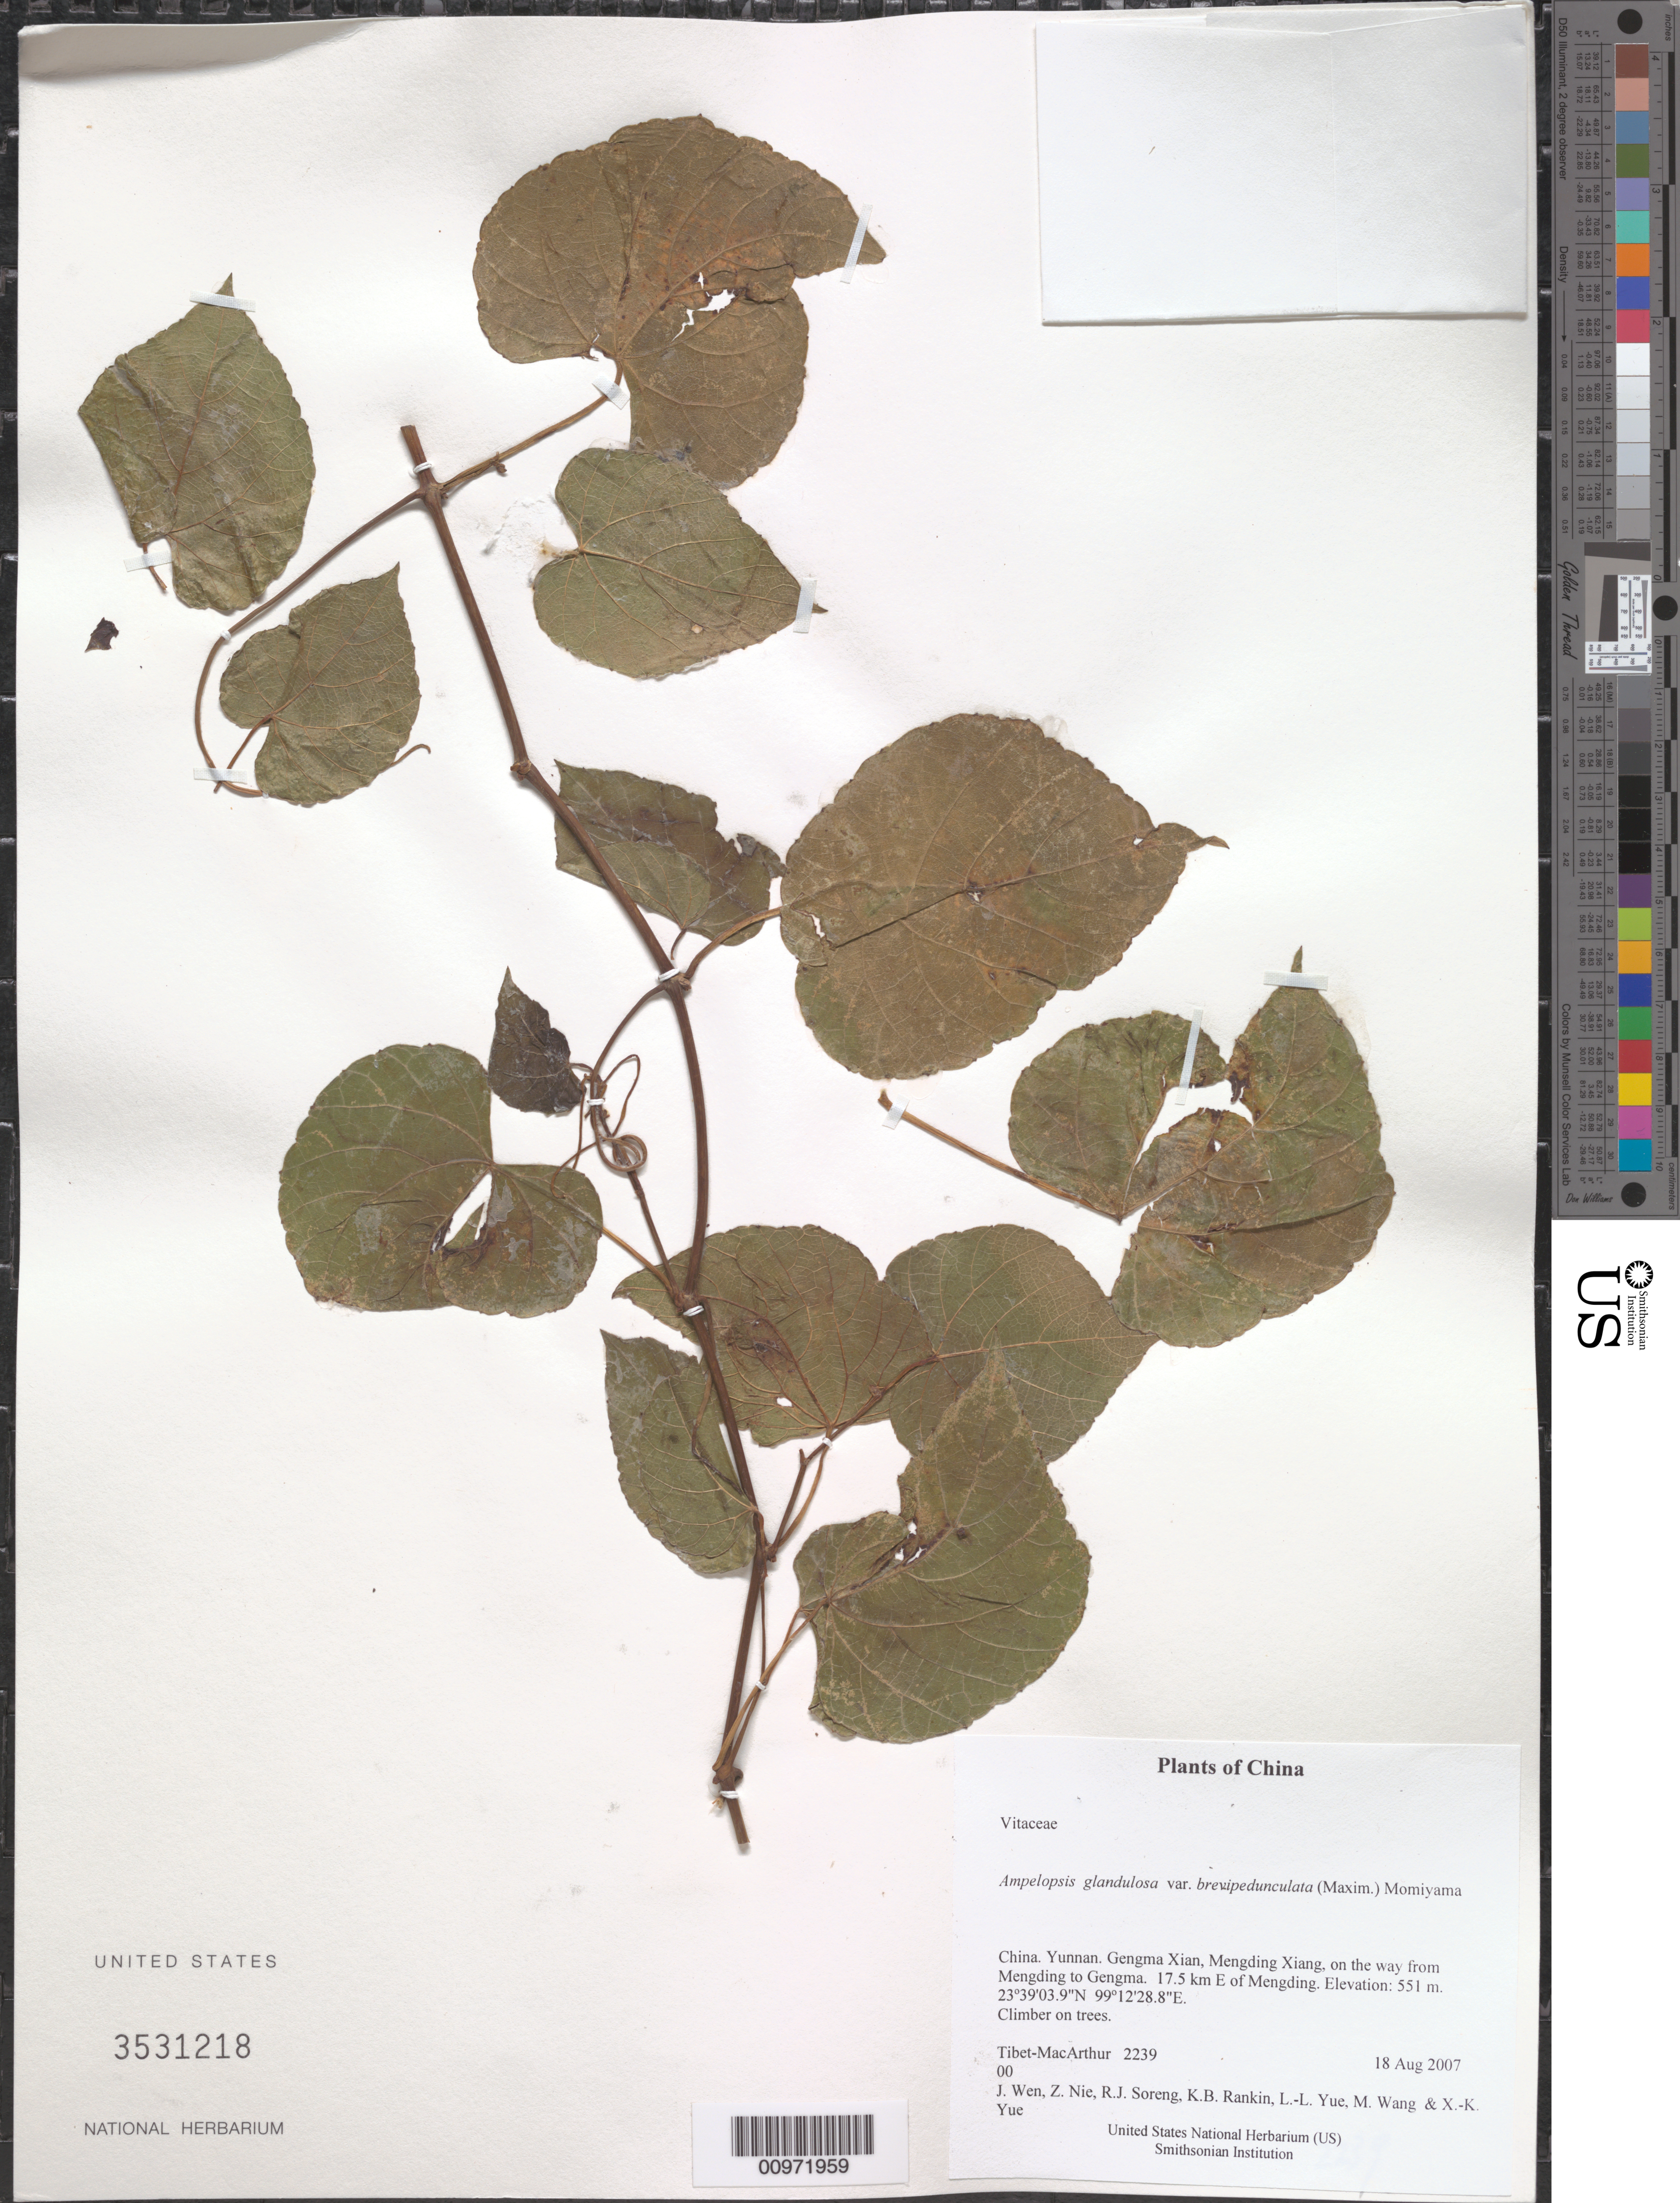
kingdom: Plantae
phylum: Tracheophyta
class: Magnoliopsida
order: Vitales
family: Vitaceae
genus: Ampelopsis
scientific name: Ampelopsis glandulosa var. brevipedunculata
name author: (Maxim.) Momiy.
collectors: Tibet-MacArthur, J. Wen, Z. Nie, R. J. Soreng, K. Rankin, L. Yue, M. Wang & X. Yue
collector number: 2239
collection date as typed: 18 Aug 2007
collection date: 2007-08-18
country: China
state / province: Yunnan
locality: Gengma Xian, Mengding Xiang, on the way from Mengding to Gengma. 17.5 km E of Mengding.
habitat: On trees.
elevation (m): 551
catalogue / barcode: US 3531218